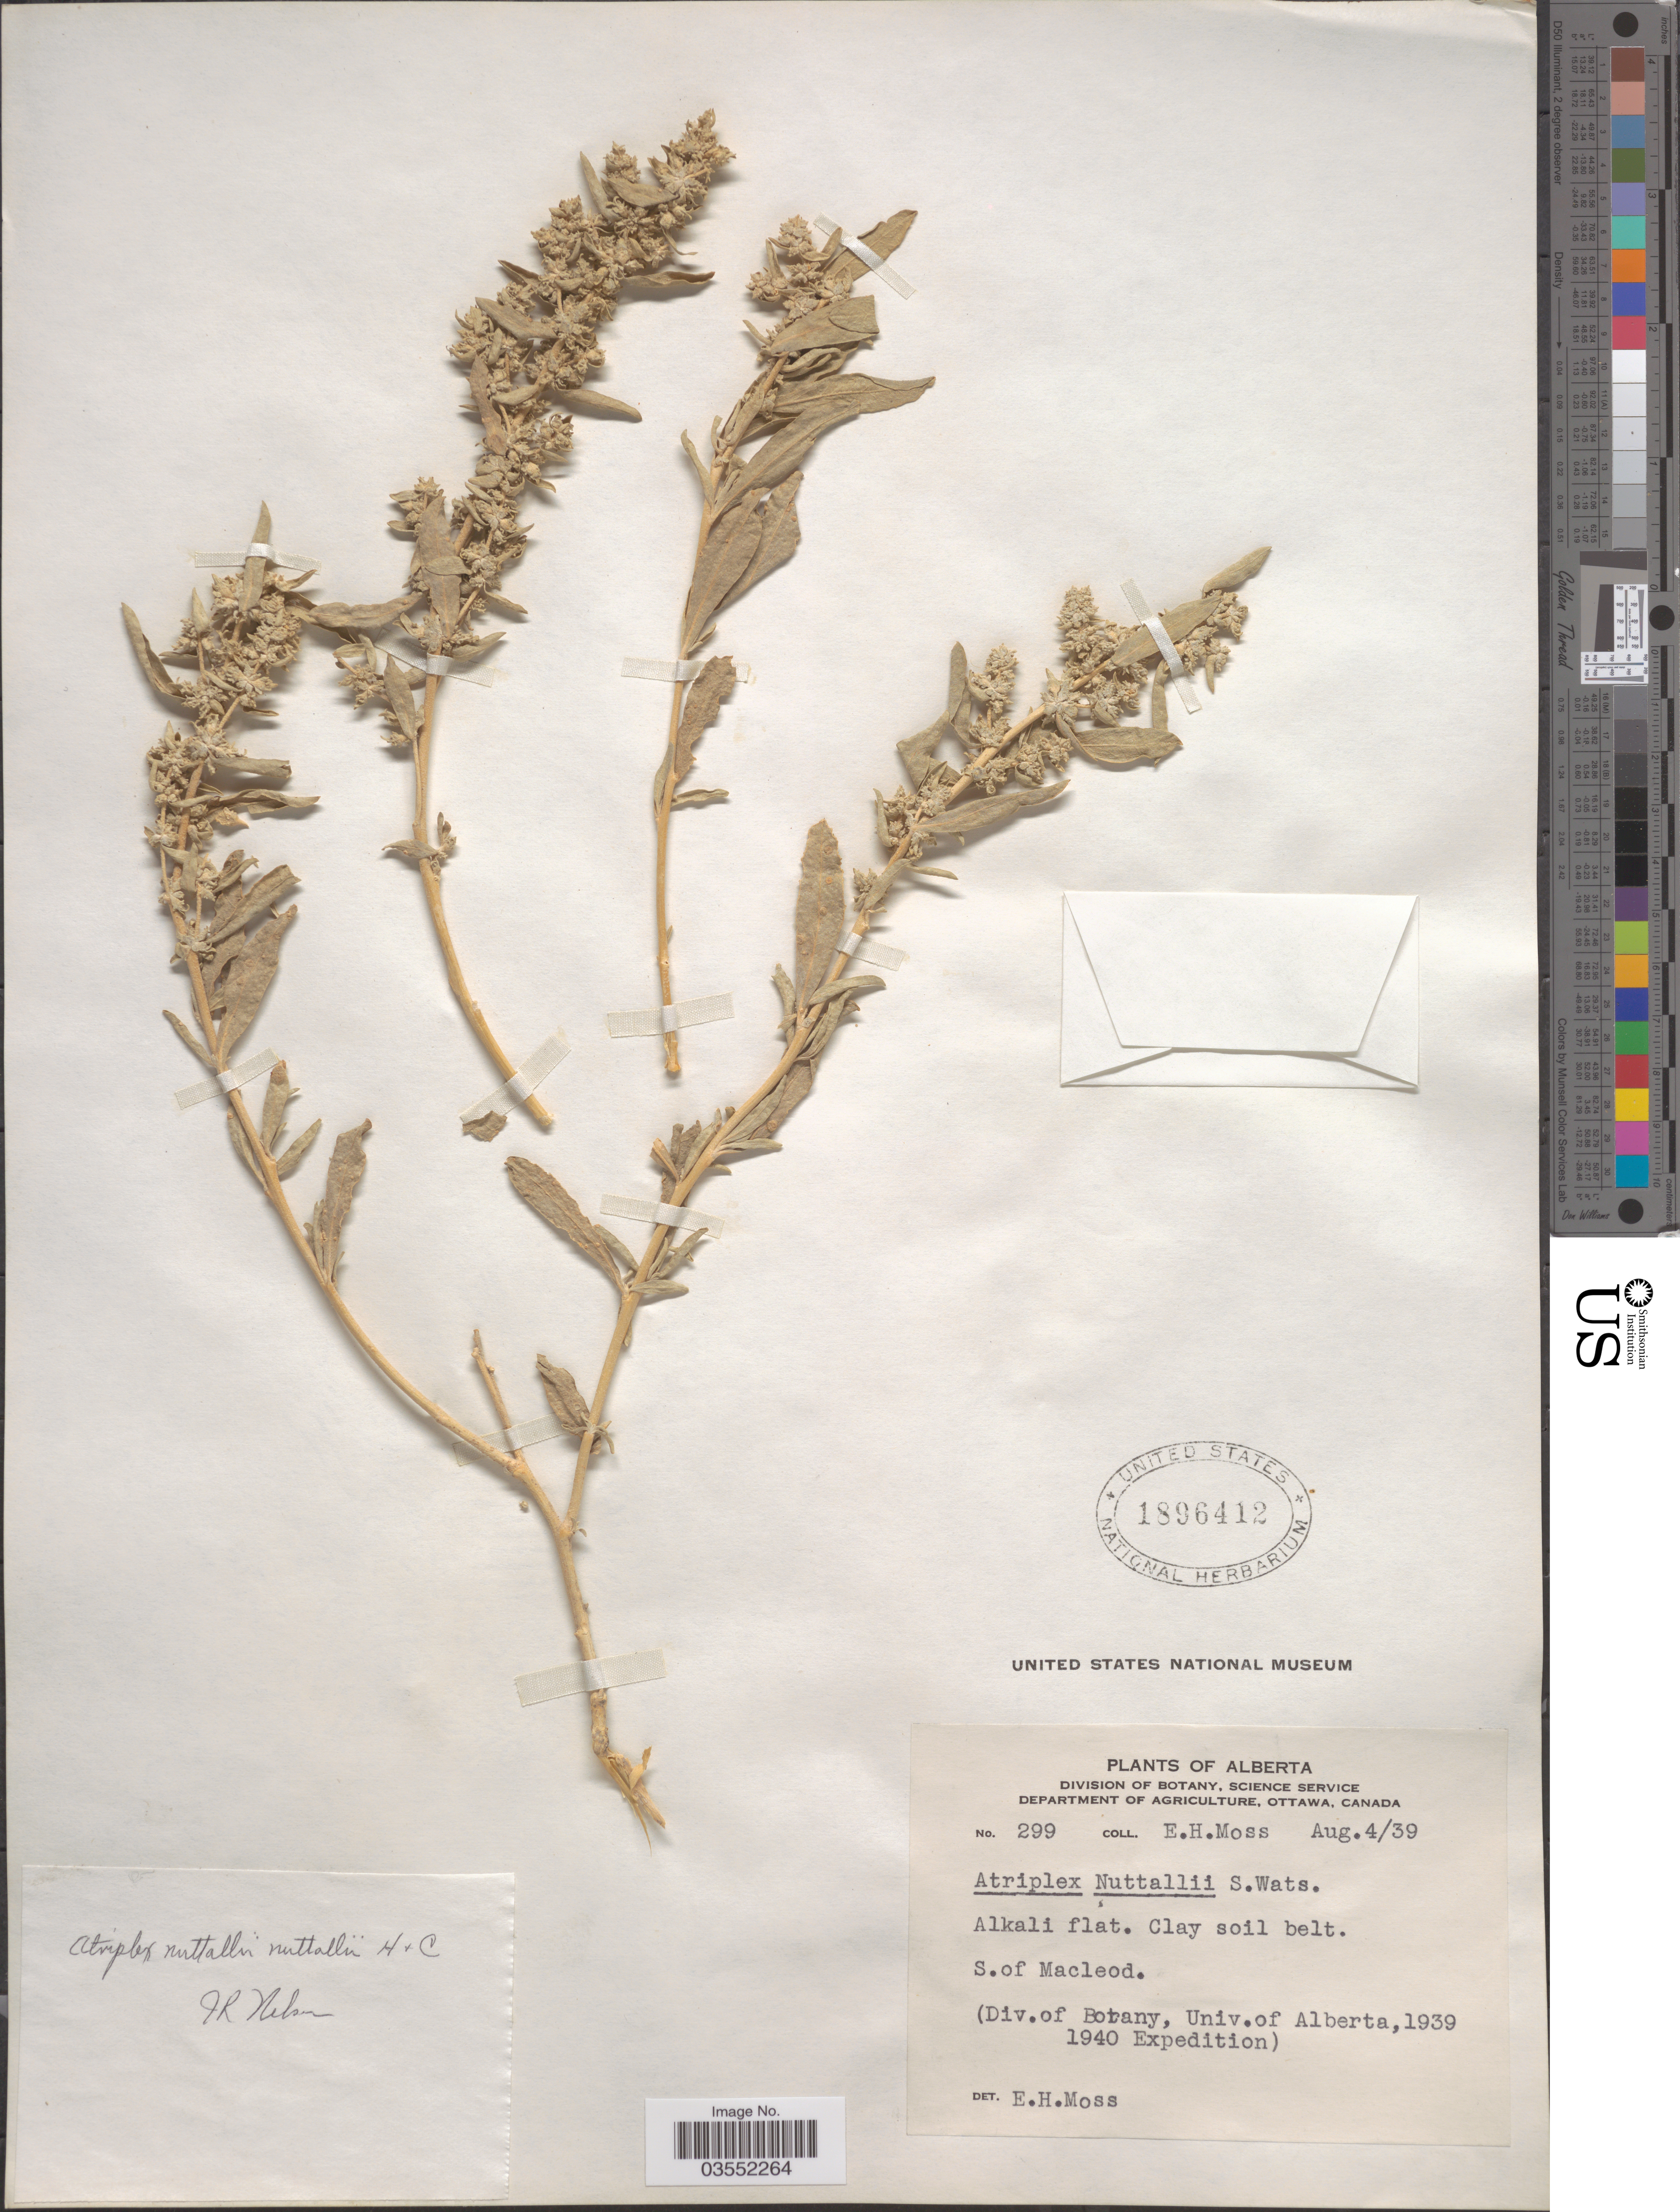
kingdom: Plantae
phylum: Tracheophyta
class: Magnoliopsida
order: Caryophyllales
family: Amaranthaceae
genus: Atriplex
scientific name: Atriplex nuttallii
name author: S. Watson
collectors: E. Moss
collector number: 299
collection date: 1939-08-04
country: Canada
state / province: Alberta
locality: Alkali flat. S. of Macleod.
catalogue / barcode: US 1896412